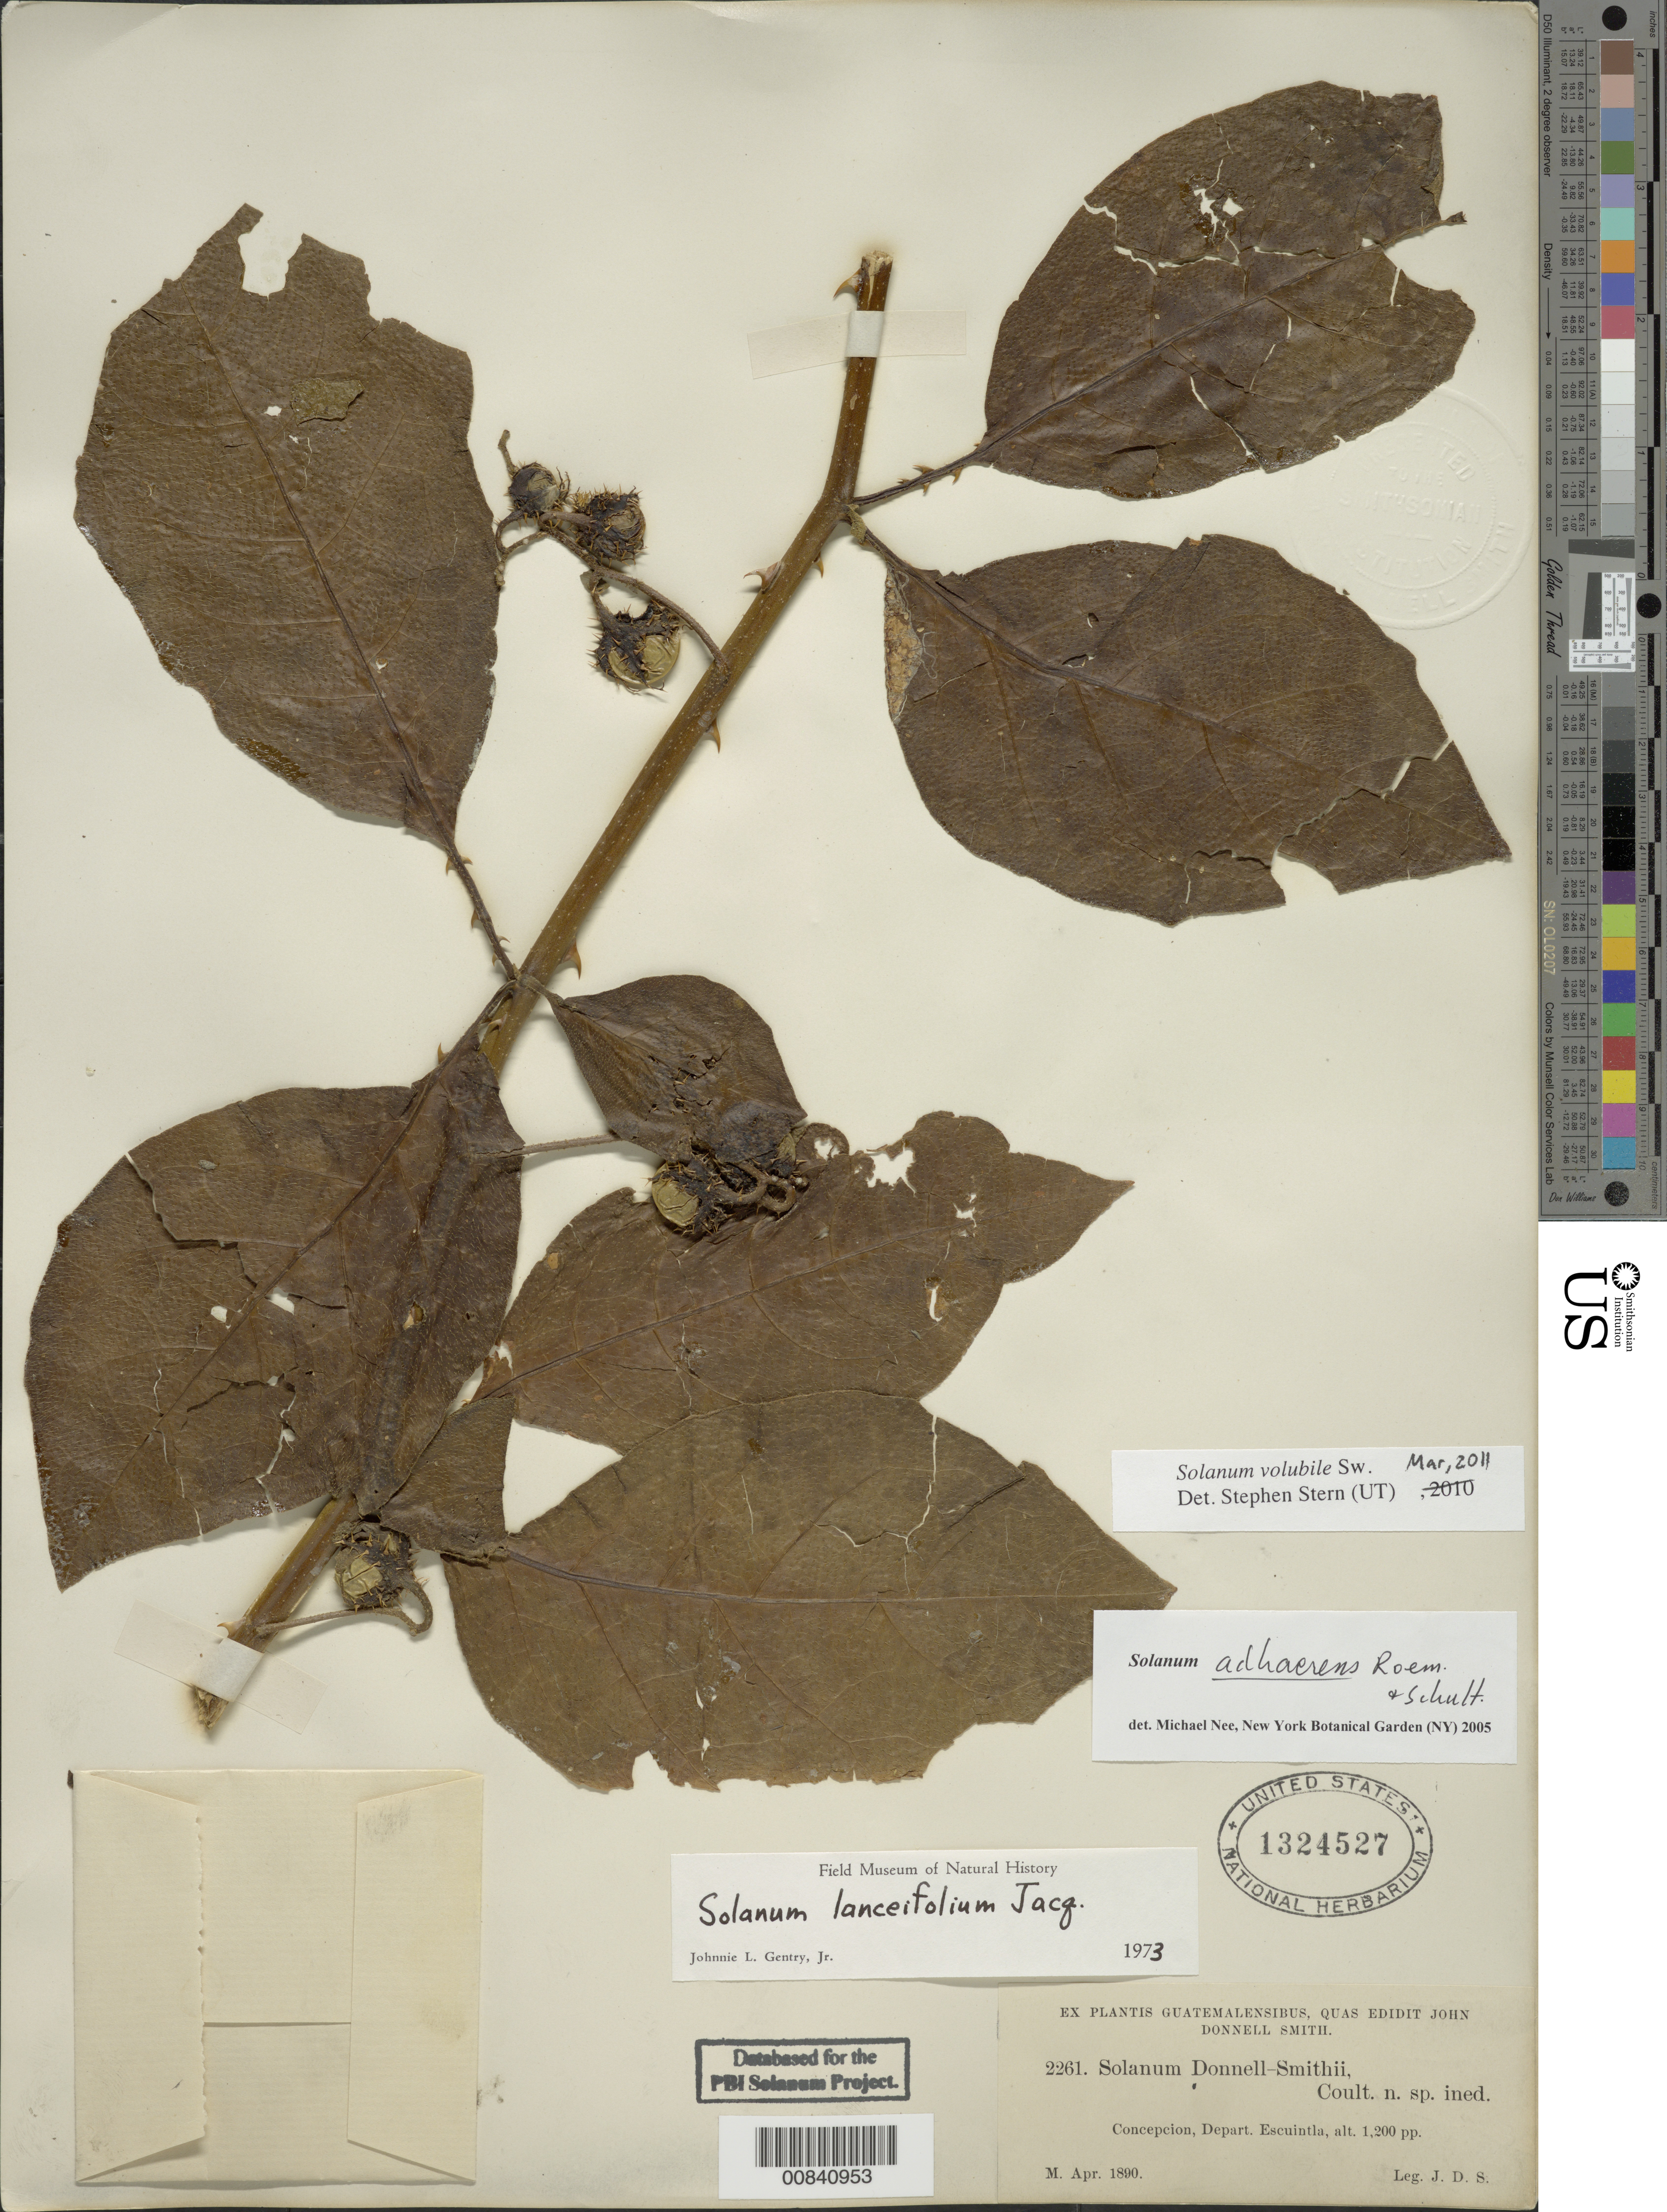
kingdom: Plantae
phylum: Tracheophyta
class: Magnoliopsida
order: Solanales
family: Solanaceae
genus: Solanum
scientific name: Solanum volubile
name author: Sw.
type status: Syntype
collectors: J. Donnell Smith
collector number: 2261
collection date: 1890-04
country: Guatemala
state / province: Escuintla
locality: Concepcion, Depart. Escuintla.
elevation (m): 366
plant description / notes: Syntype of Solanum donnellsmithii Coult.; filed in the main herbarium as Solanum volubile, to be retrieved for Type Register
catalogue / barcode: US 1324527